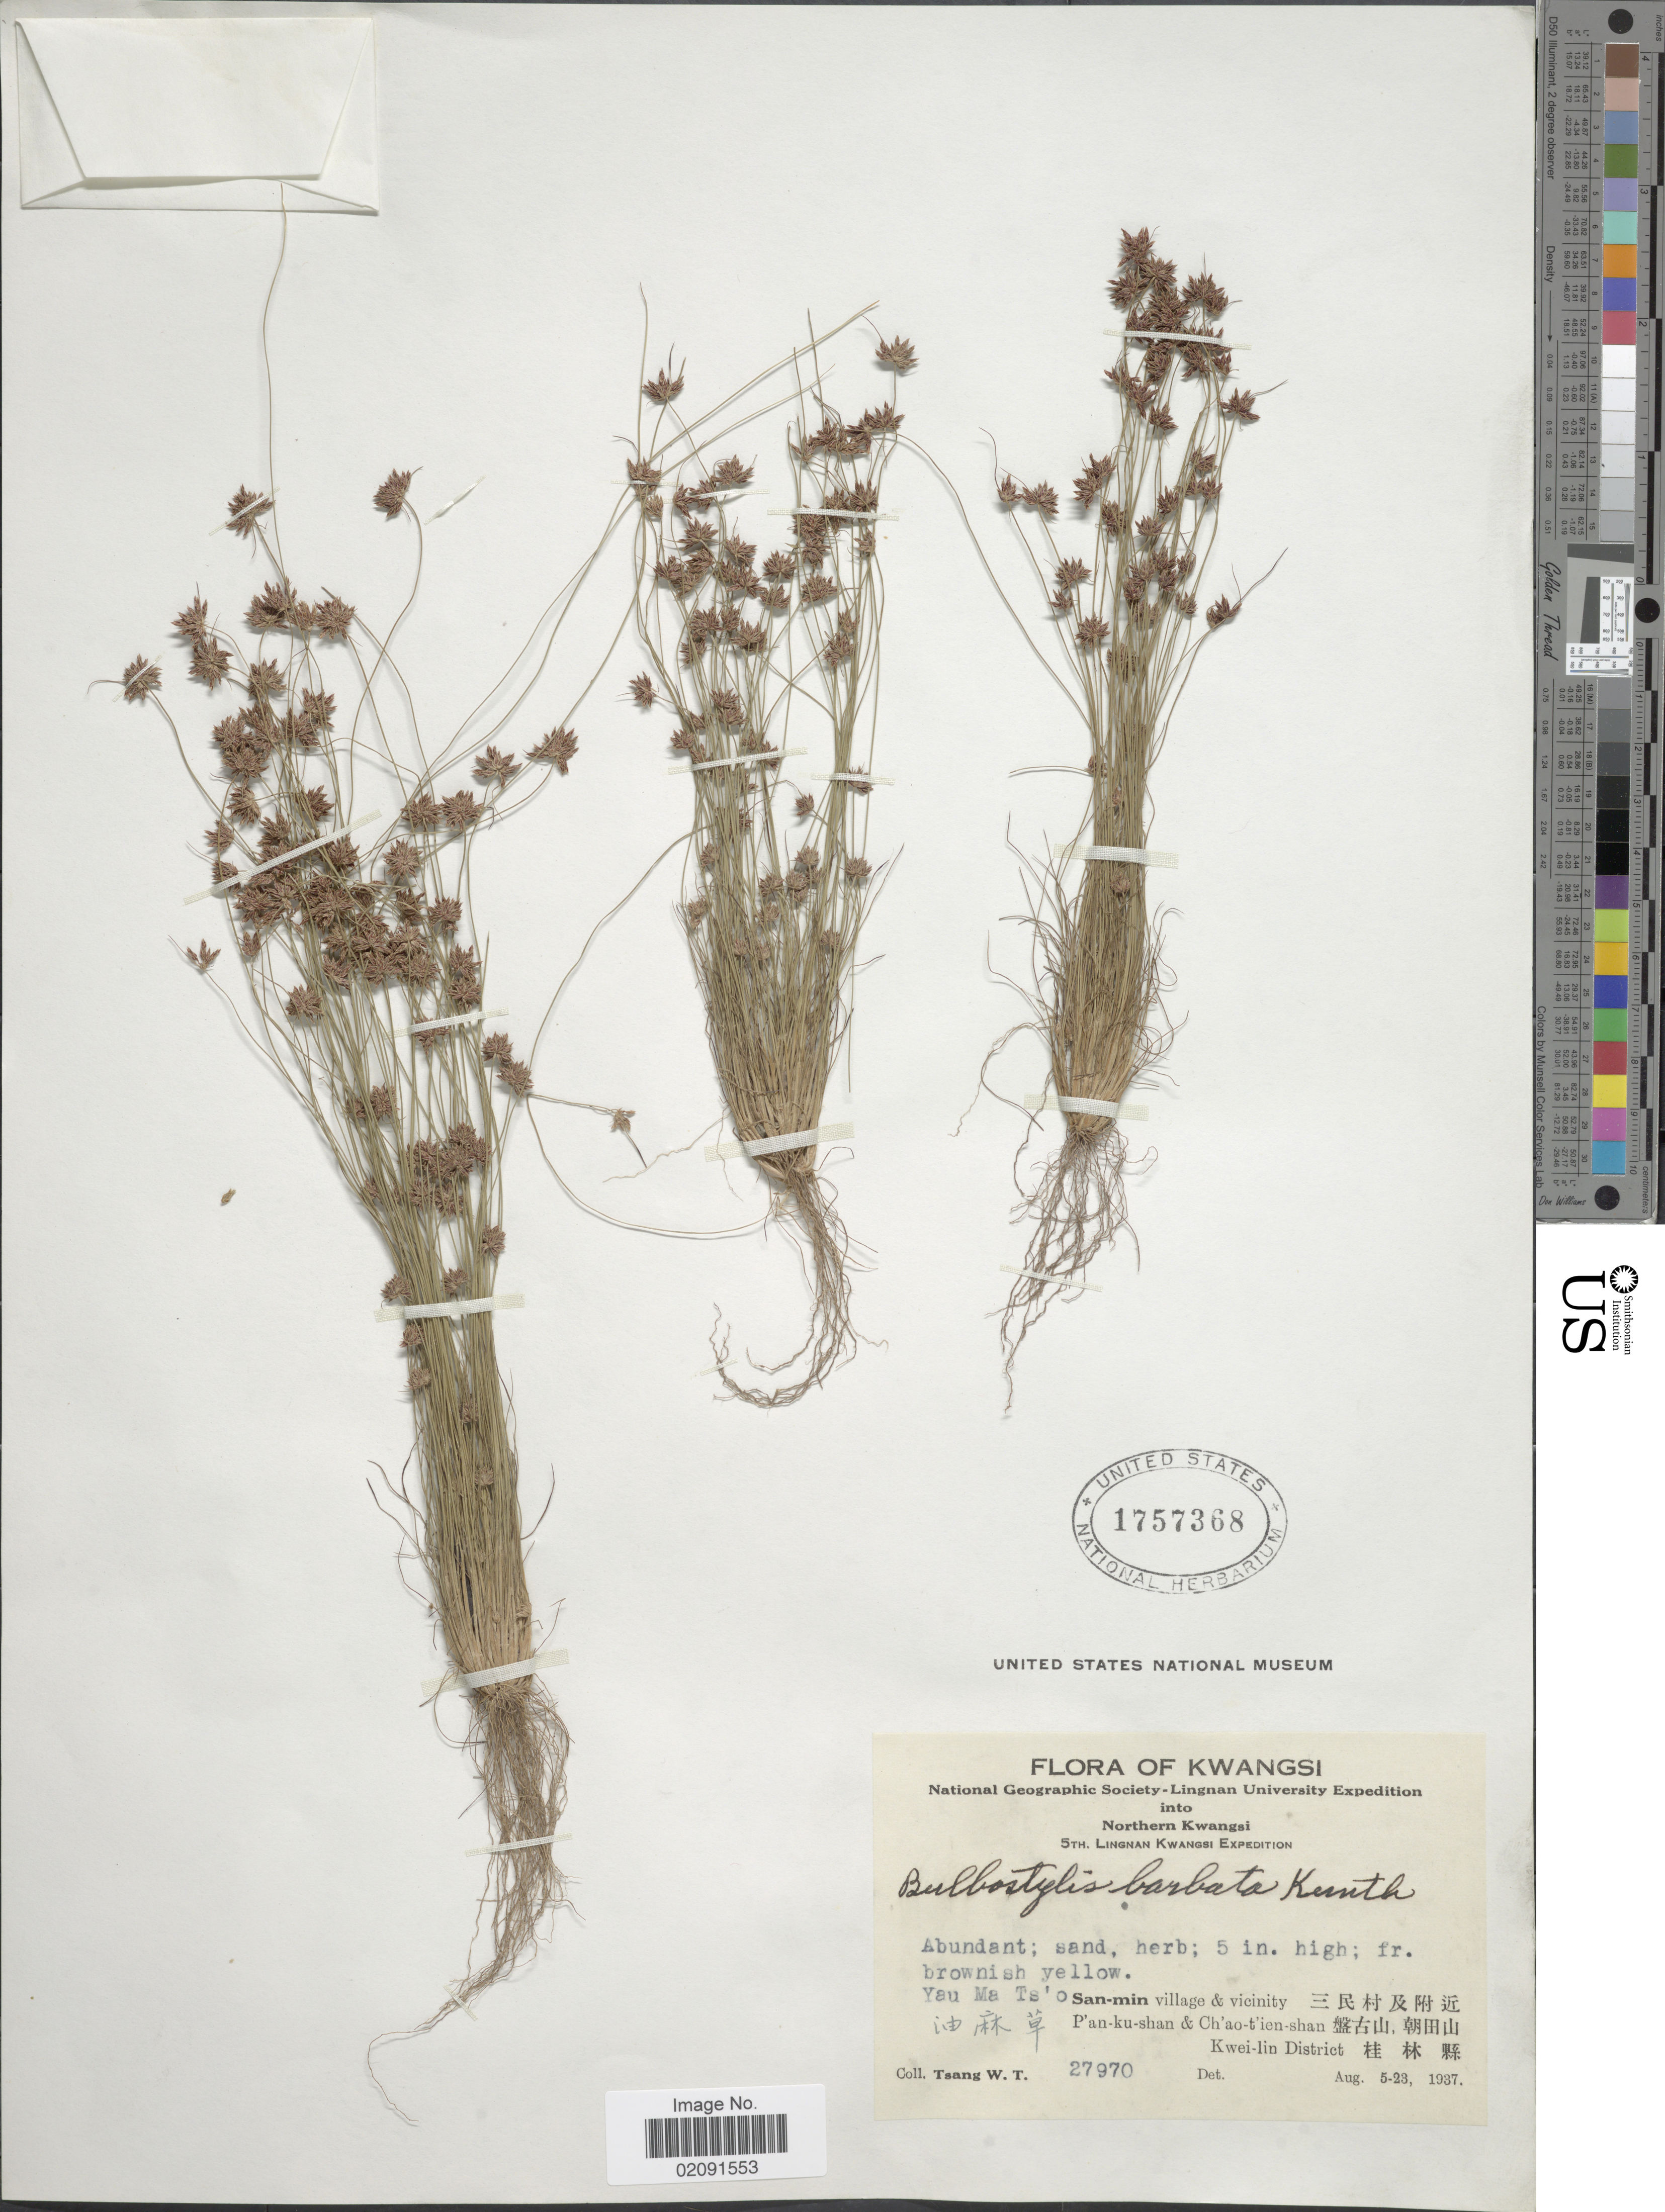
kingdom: Plantae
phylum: Tracheophyta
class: Liliopsida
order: Poales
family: Cyperaceae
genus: Bulbostylis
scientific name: Bulbostylis barbata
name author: (Rottb.) C.B. Clarke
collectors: W. T. Tsang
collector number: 27970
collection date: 1937-08-05/1937-08-23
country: China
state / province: Guangxi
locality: Kwangsi, Yau Ma Ts'o, San-min village & vicinity, P'an-ku-shan & Ch'ao-t'ien-shan, Kwei-lin District.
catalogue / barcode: US 1757368